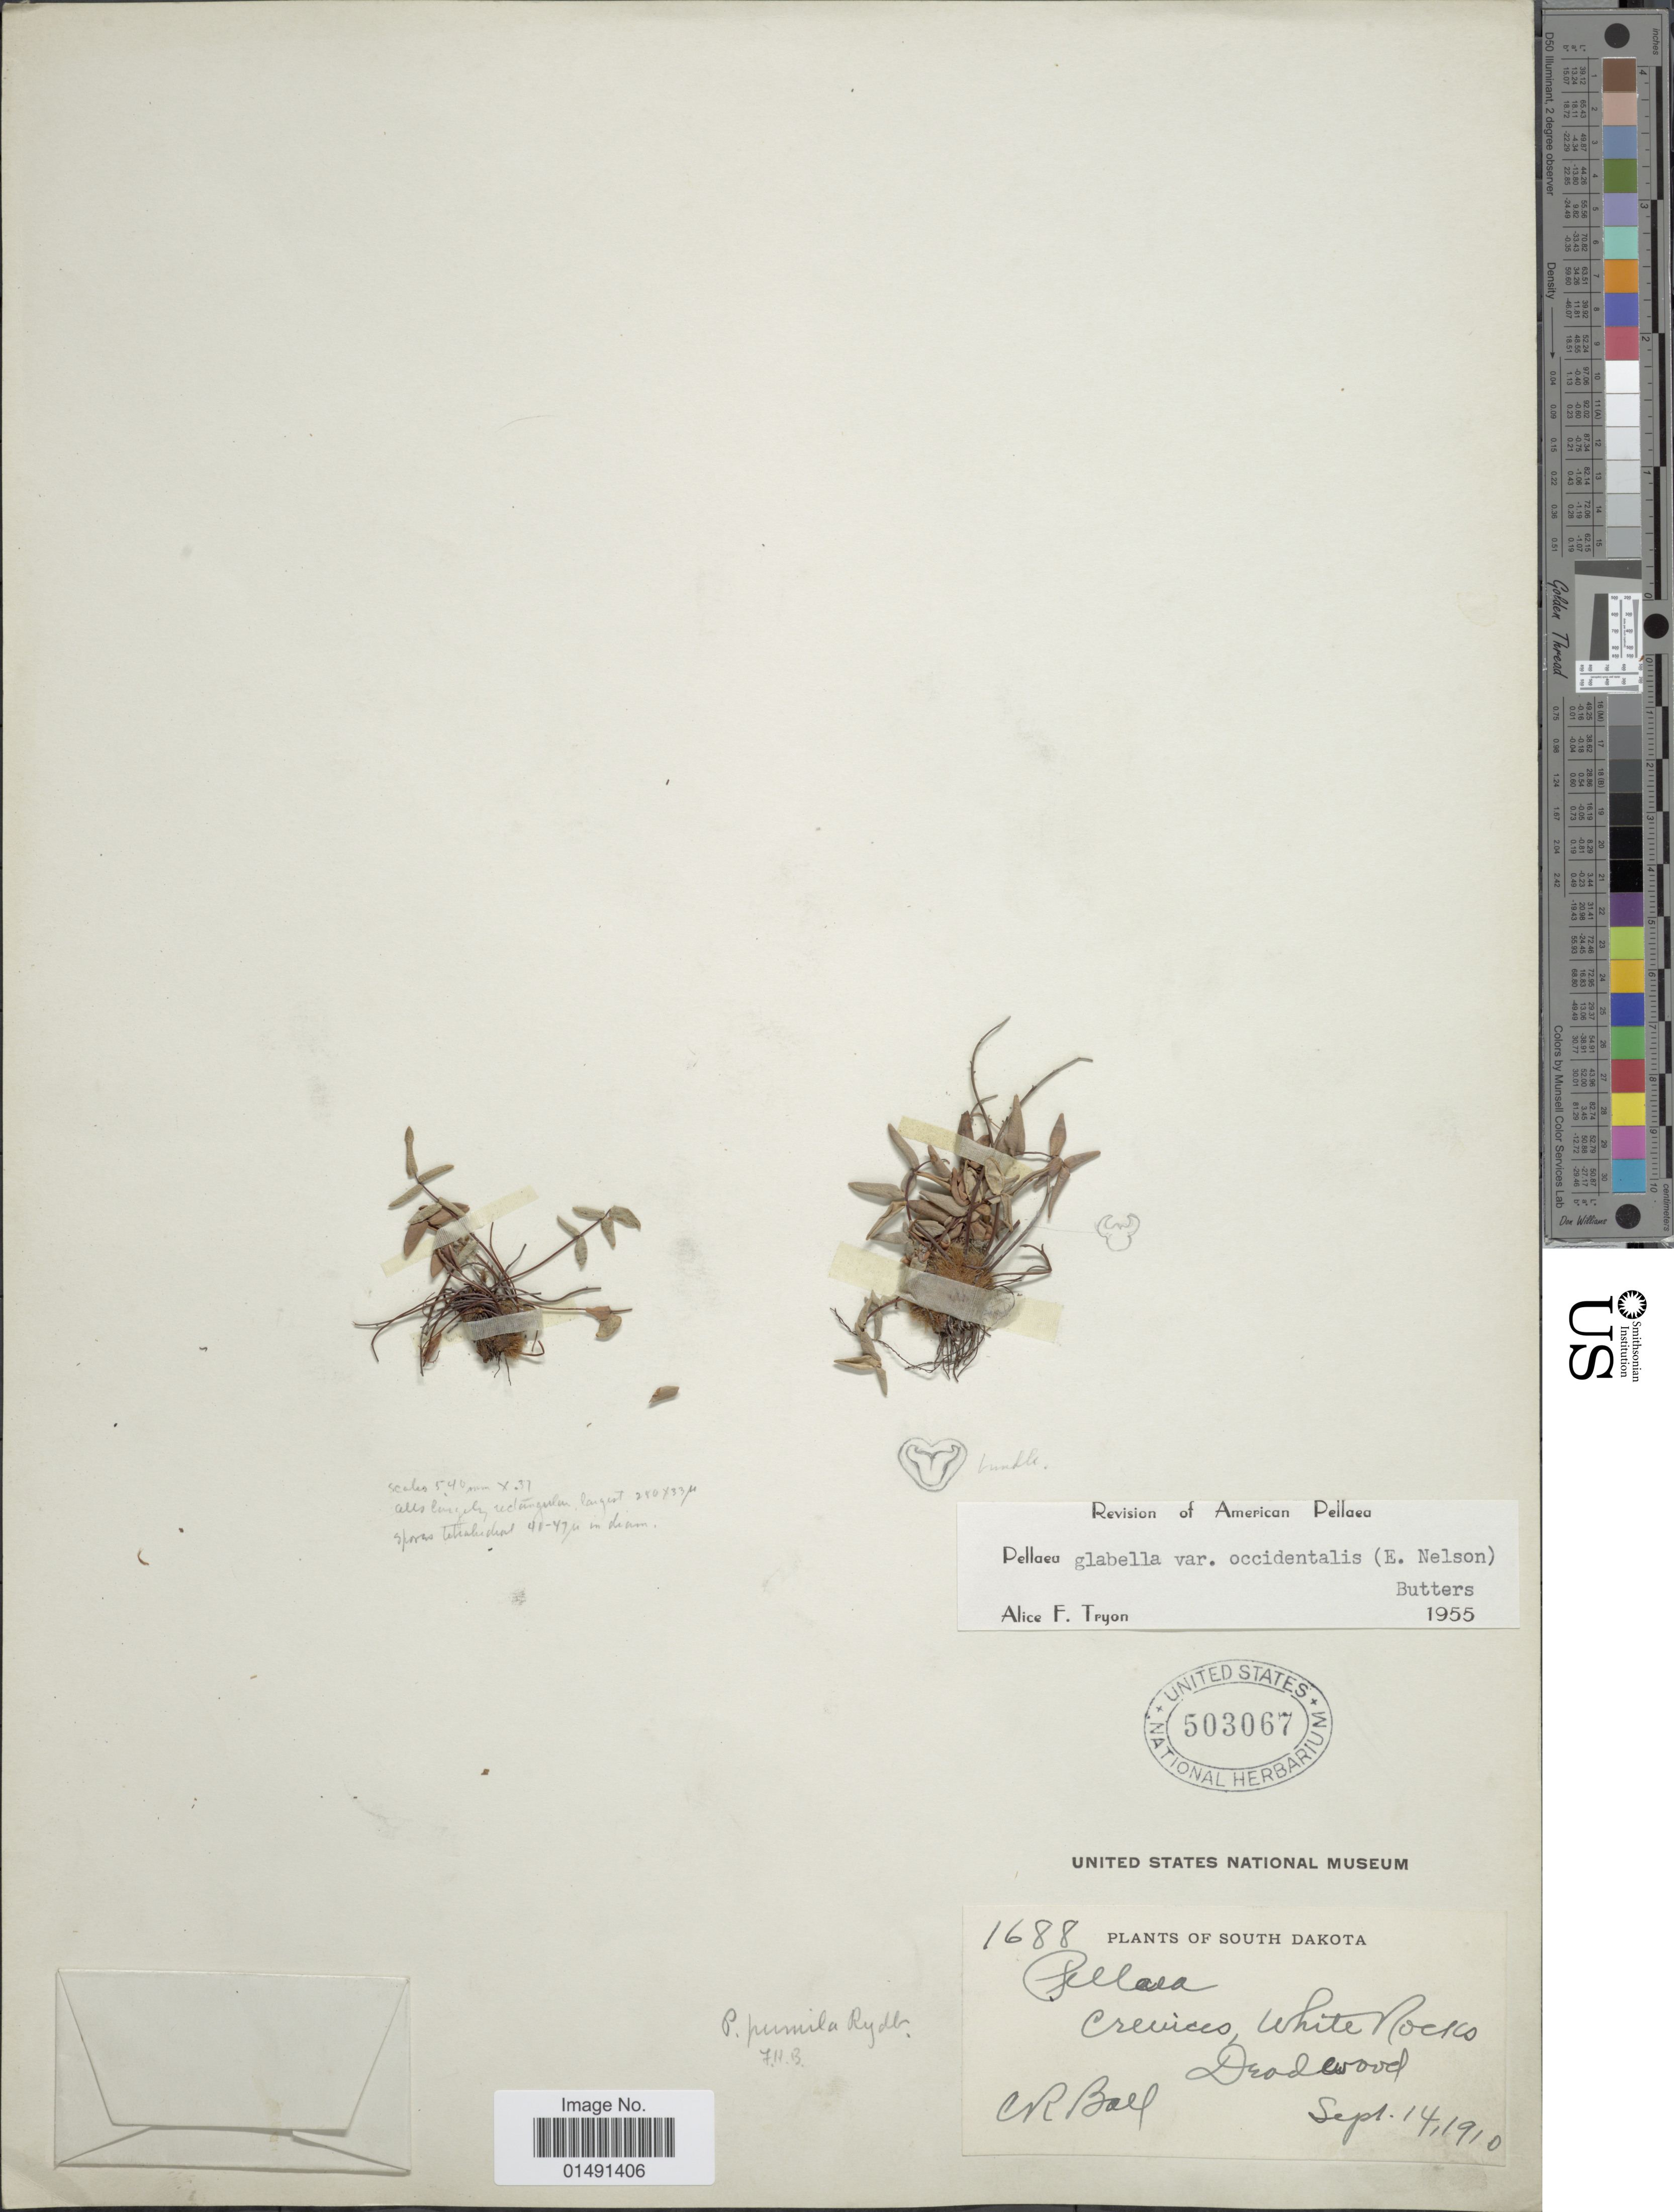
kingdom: Plantae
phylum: Tracheophyta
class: Polypodiopsida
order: Polypodiales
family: Pteridaceae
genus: Pellaea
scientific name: Pellaea glabella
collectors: C. R. Ball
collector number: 1688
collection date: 1910-09-14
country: United States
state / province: South Dakota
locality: Crevices, White Rocks Deadwood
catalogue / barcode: US 503067